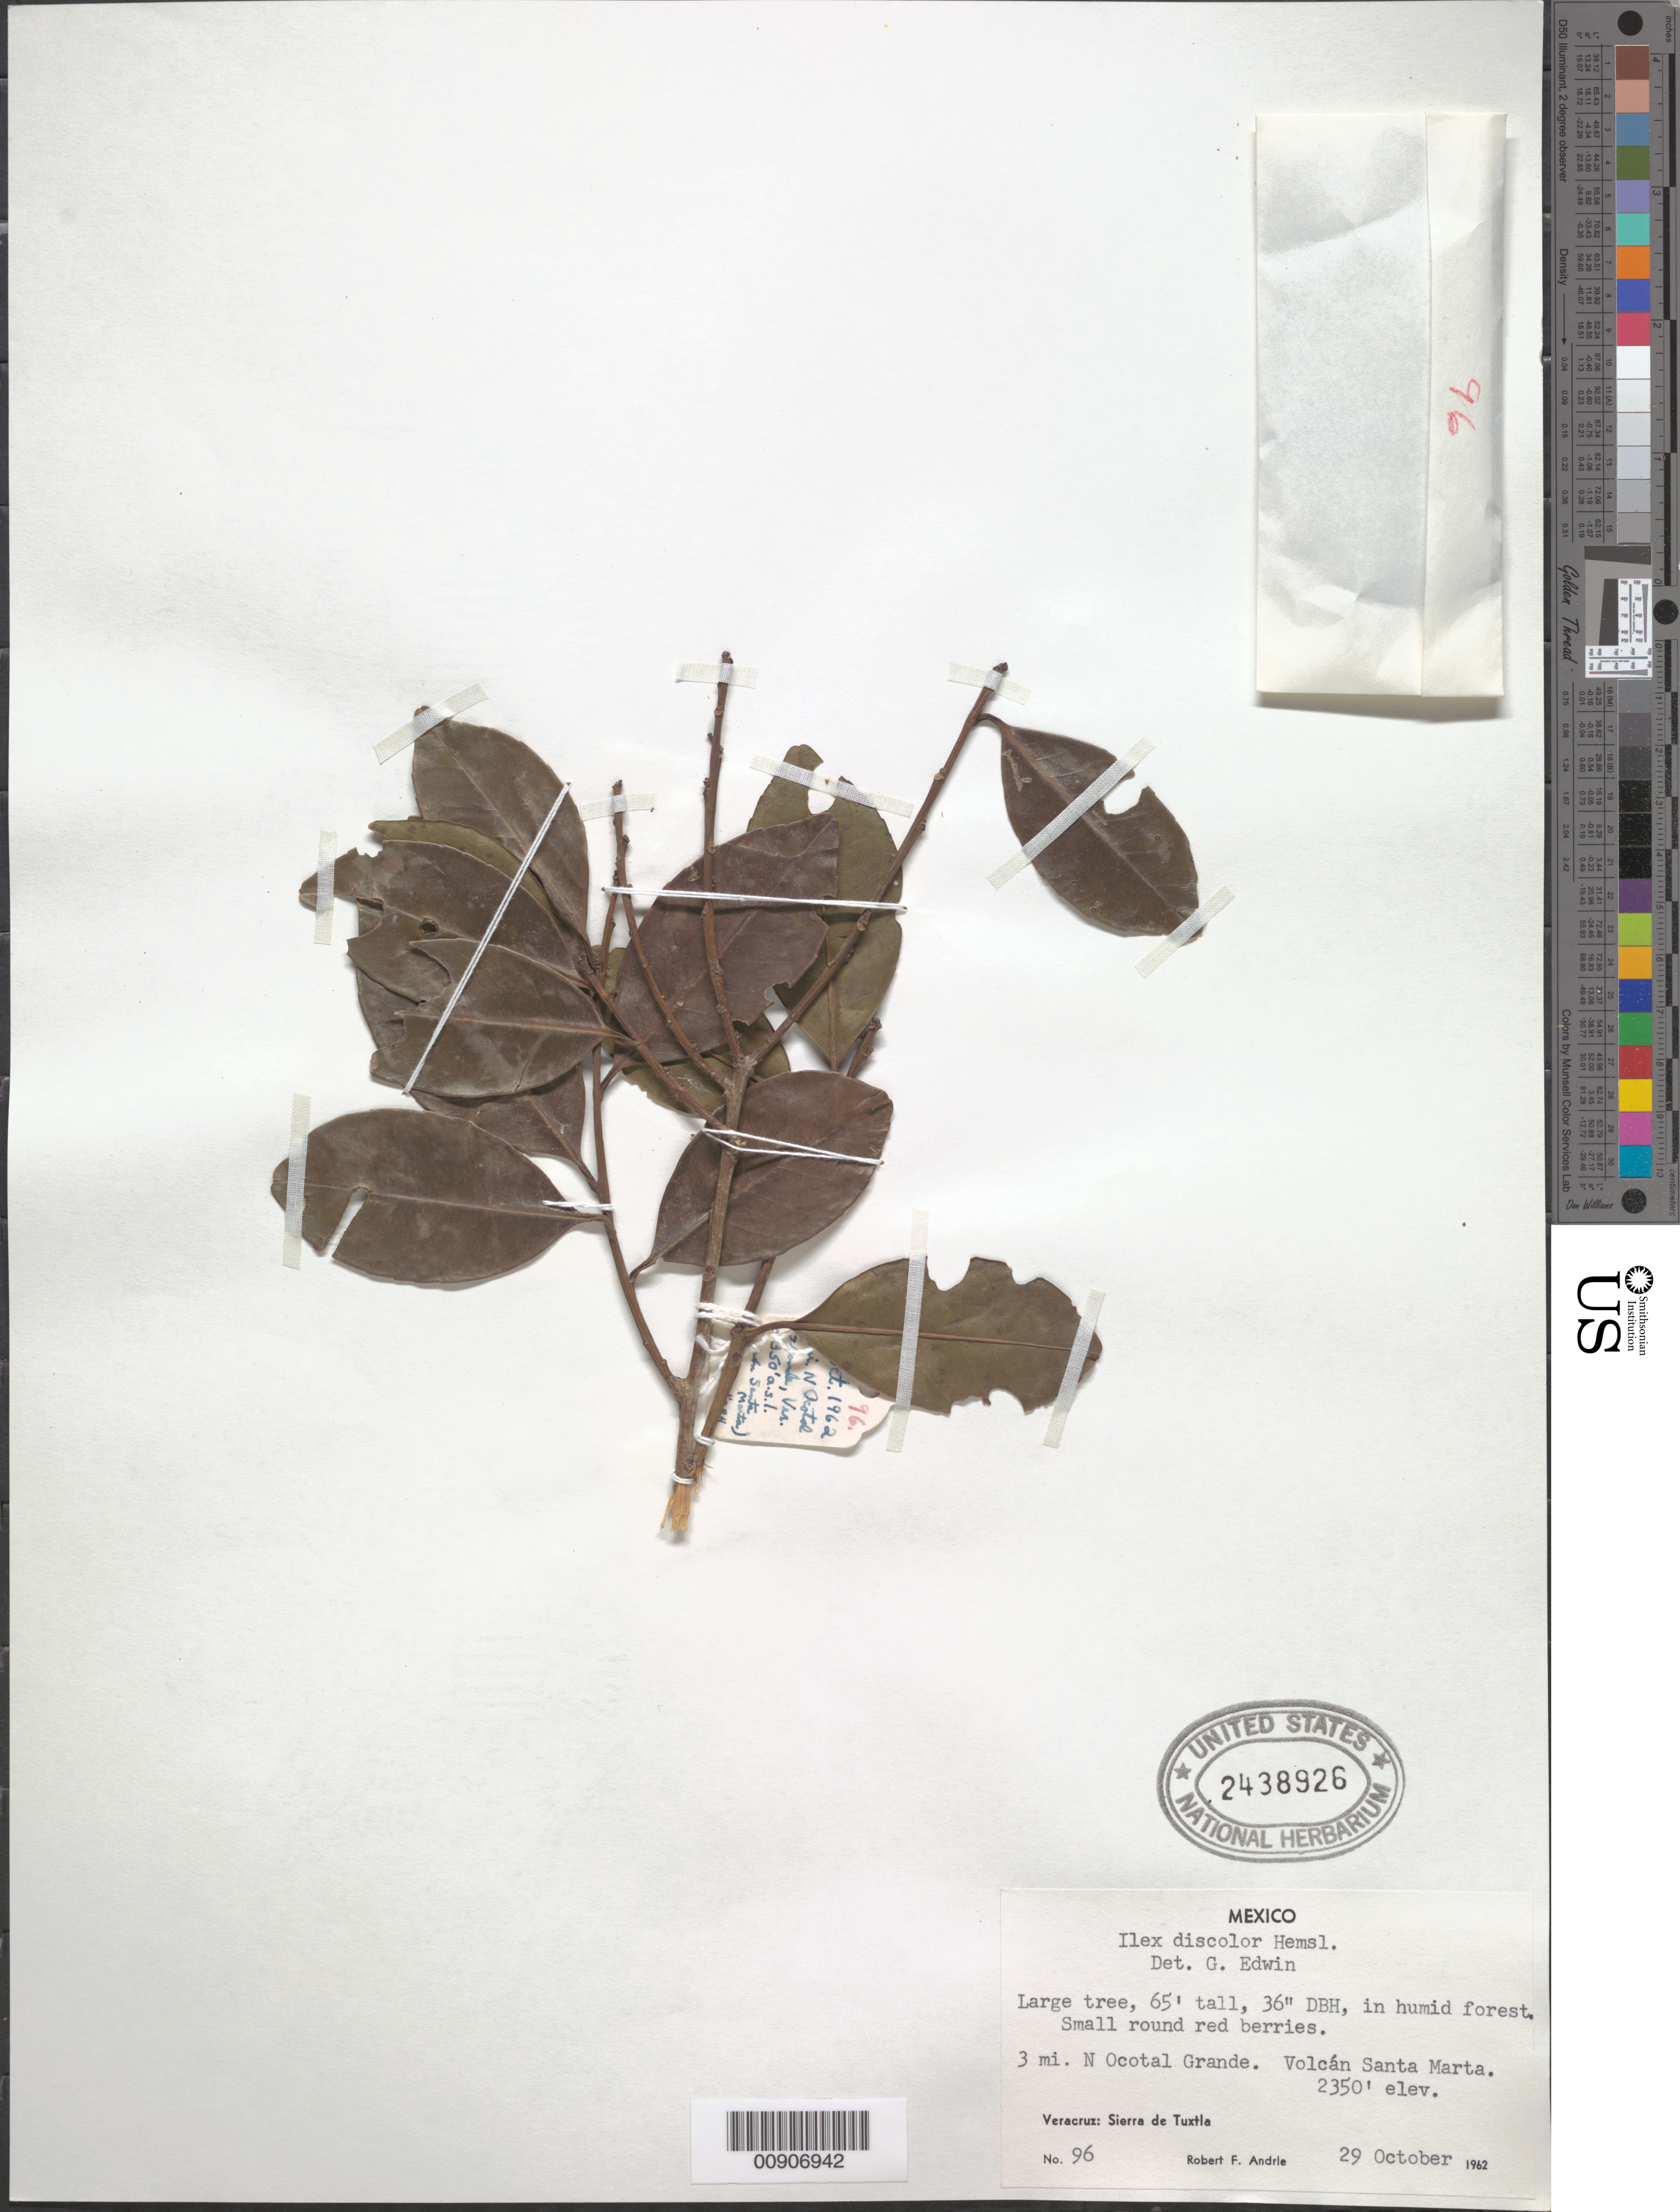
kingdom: Plantae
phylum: Tracheophyta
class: Magnoliopsida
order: Aquifoliales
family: Aquifoliaceae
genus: Ilex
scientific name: Ilex discolor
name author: Hemsl.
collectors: R. Andrle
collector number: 96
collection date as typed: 29 Oct 1962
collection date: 1962-10-29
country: Mexico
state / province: Veracruz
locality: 2 mi. N. Ocotal Grande. Volcán Santa Marta. Veracruz: Sierra de Tuxtla.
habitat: In humid forest.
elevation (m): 716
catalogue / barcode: US 2438926